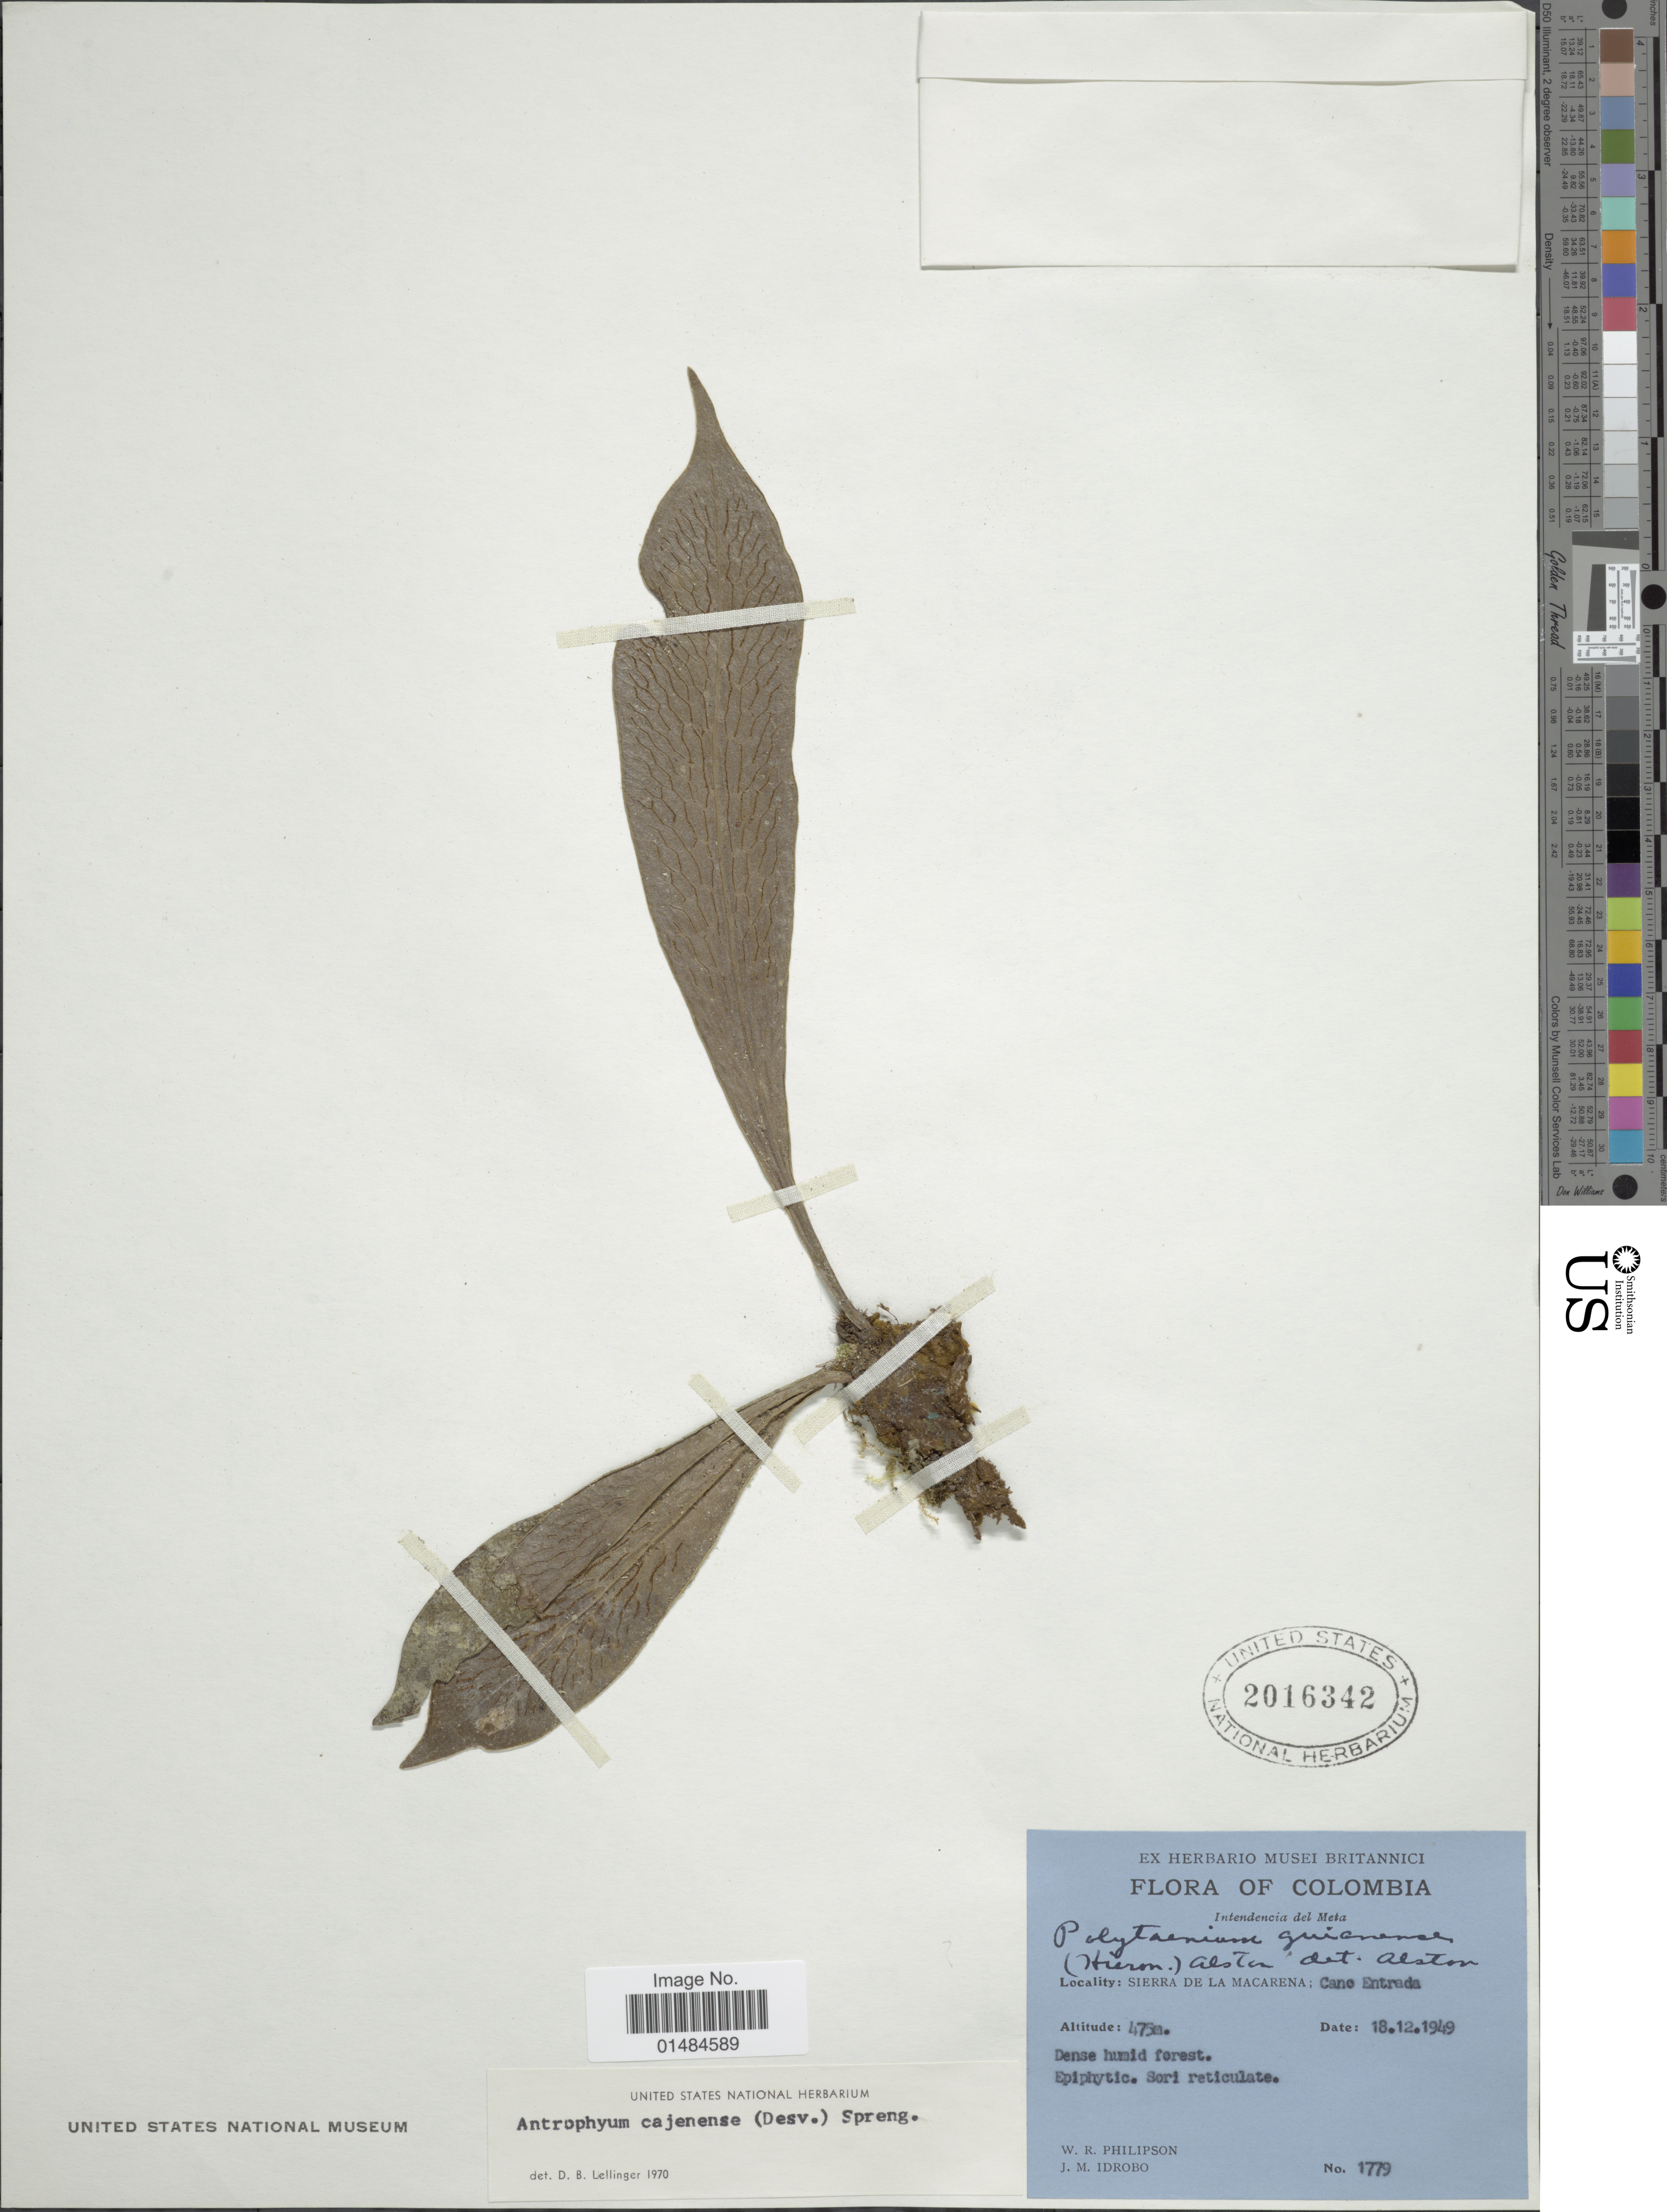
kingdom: Plantae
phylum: Tracheophyta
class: Polypodiopsida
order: Polypodiales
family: Pteridaceae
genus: Polytaenium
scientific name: Polytaenium cajenense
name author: (Desv.) Benedict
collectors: W. R. Philipson & J. M. Idrobo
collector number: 1779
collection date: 1949-12-18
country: Colombia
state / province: Meta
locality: Intendencia del Meta. Sierra de la Macarena; Cane entrada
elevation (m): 475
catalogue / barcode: US 2016342